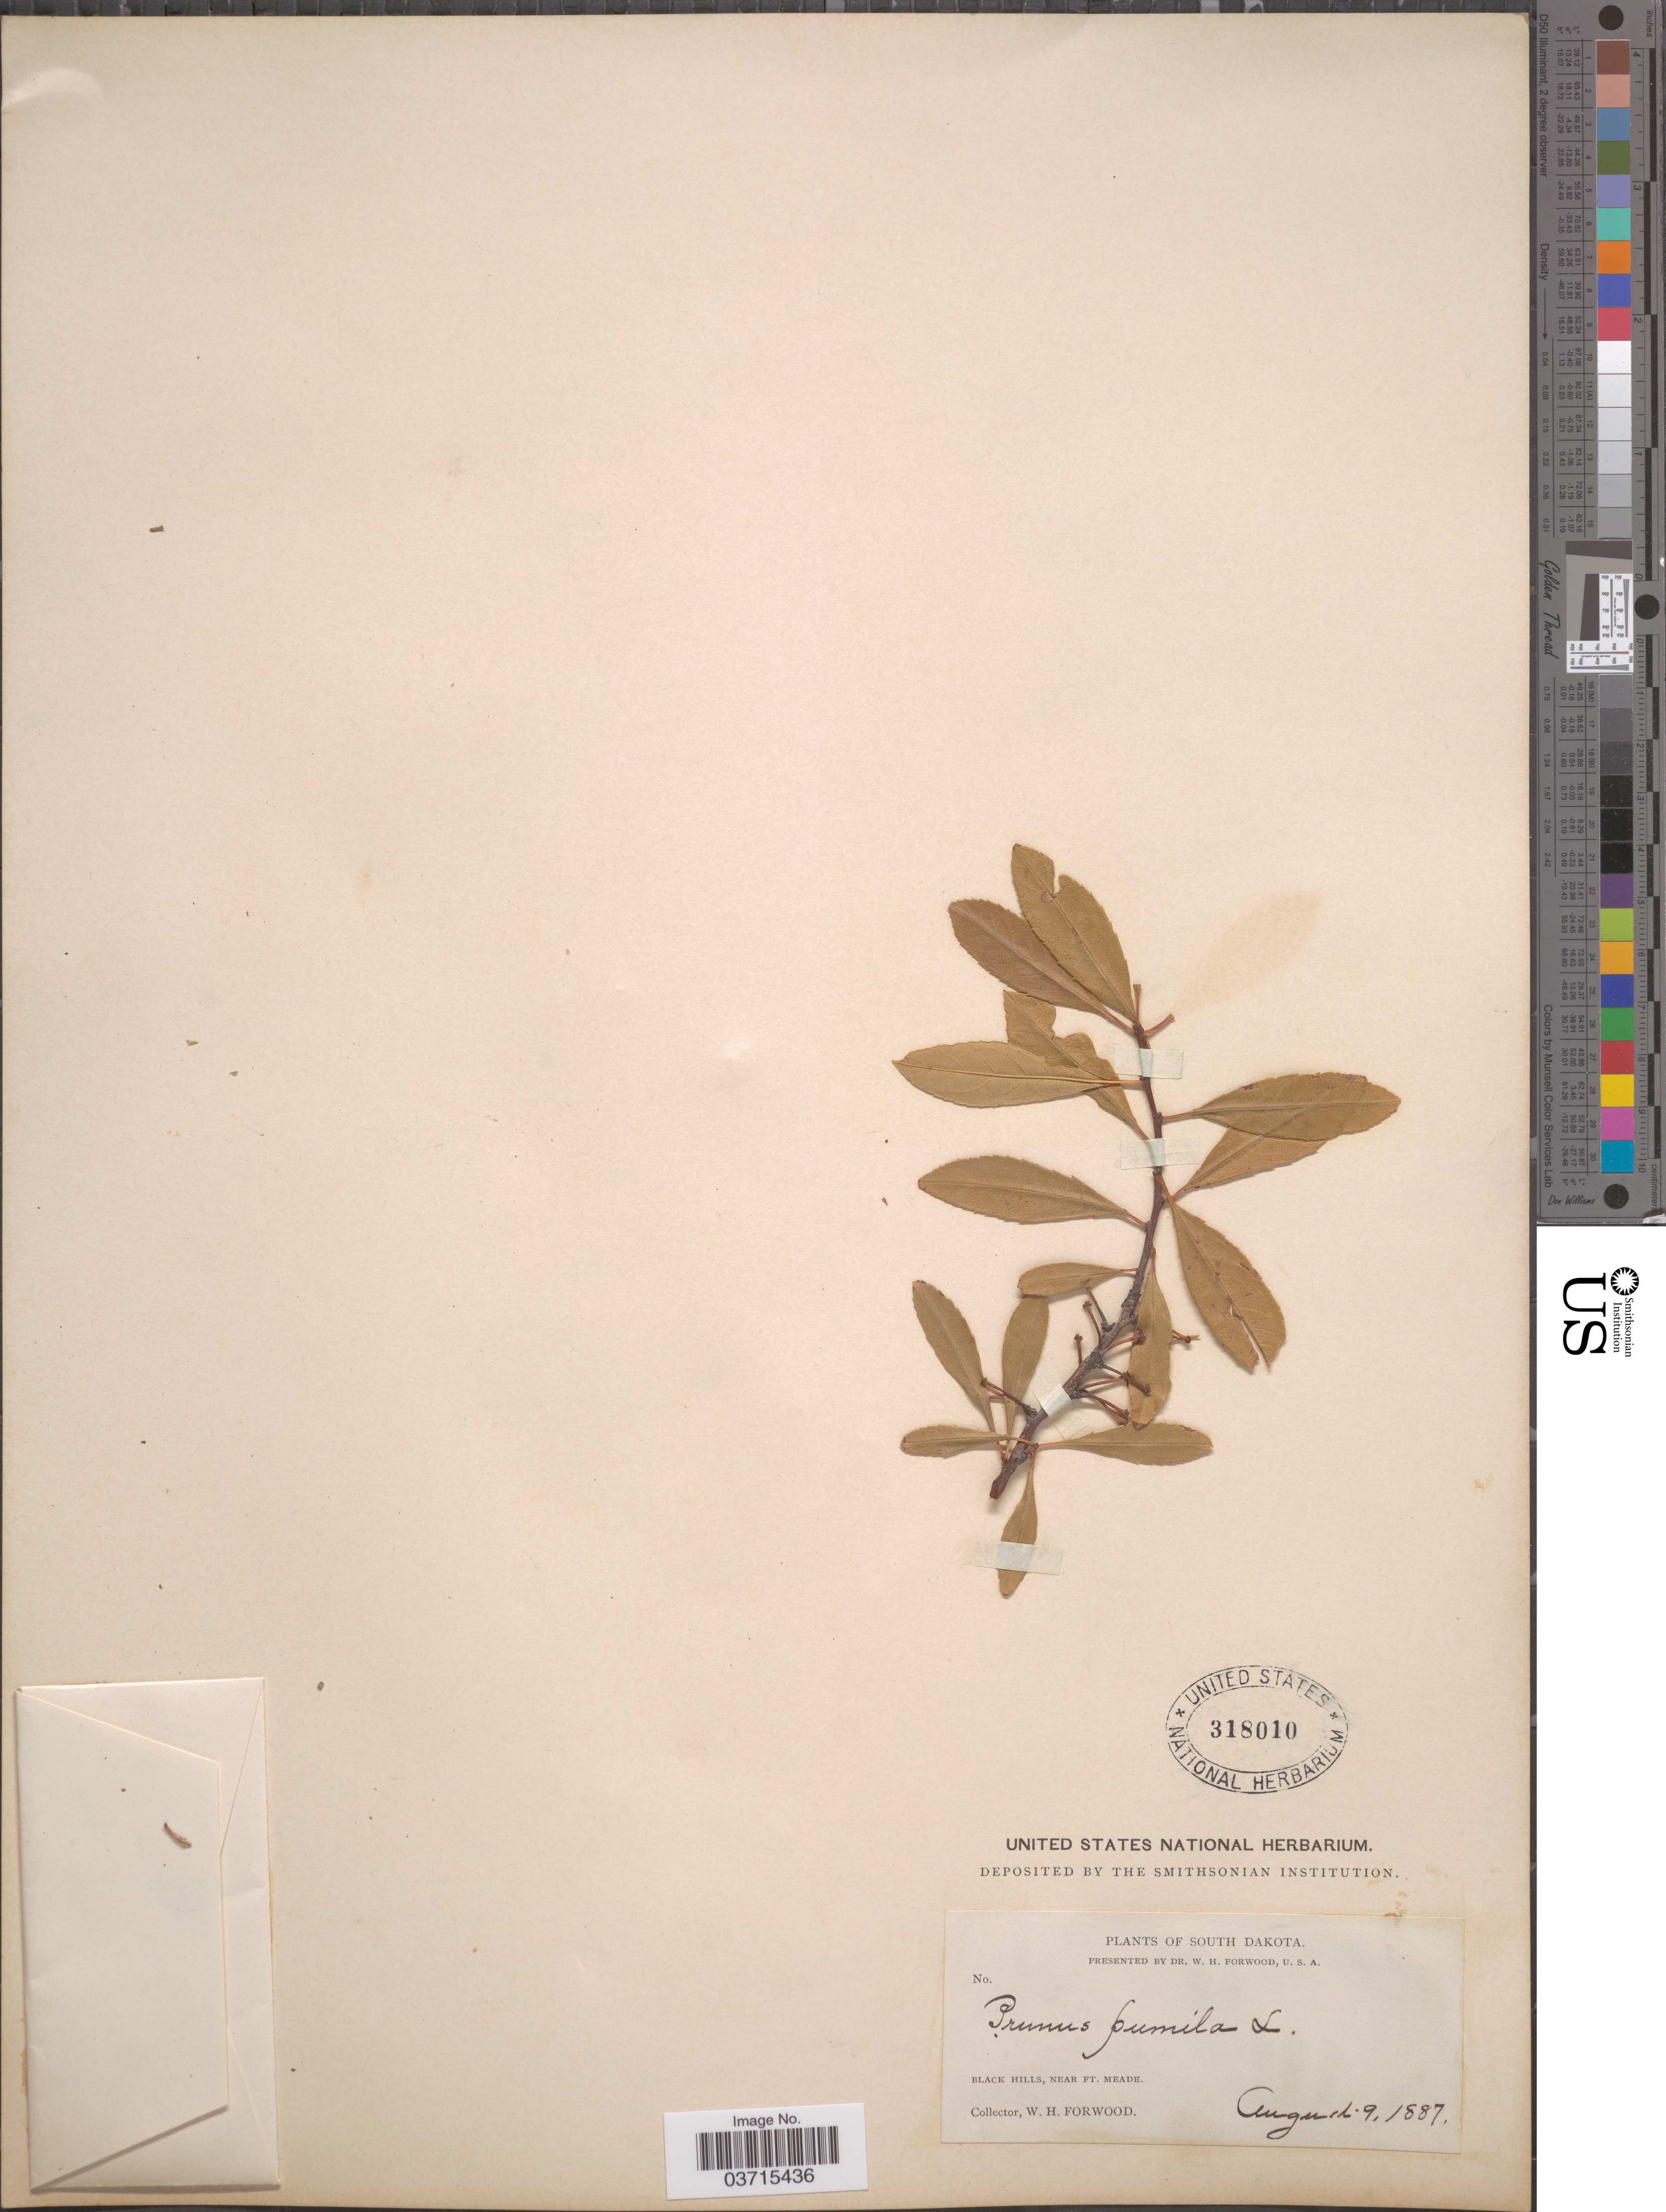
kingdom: Plantae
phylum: Tracheophyta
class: Magnoliopsida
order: Rosales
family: Rosaceae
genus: Prunus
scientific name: Prunus besseyi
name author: L.H. Bailey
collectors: W. Forwood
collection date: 1887-08-09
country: United States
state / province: South Dakota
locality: Black Hills, near Ft. Meade.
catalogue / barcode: US 318010